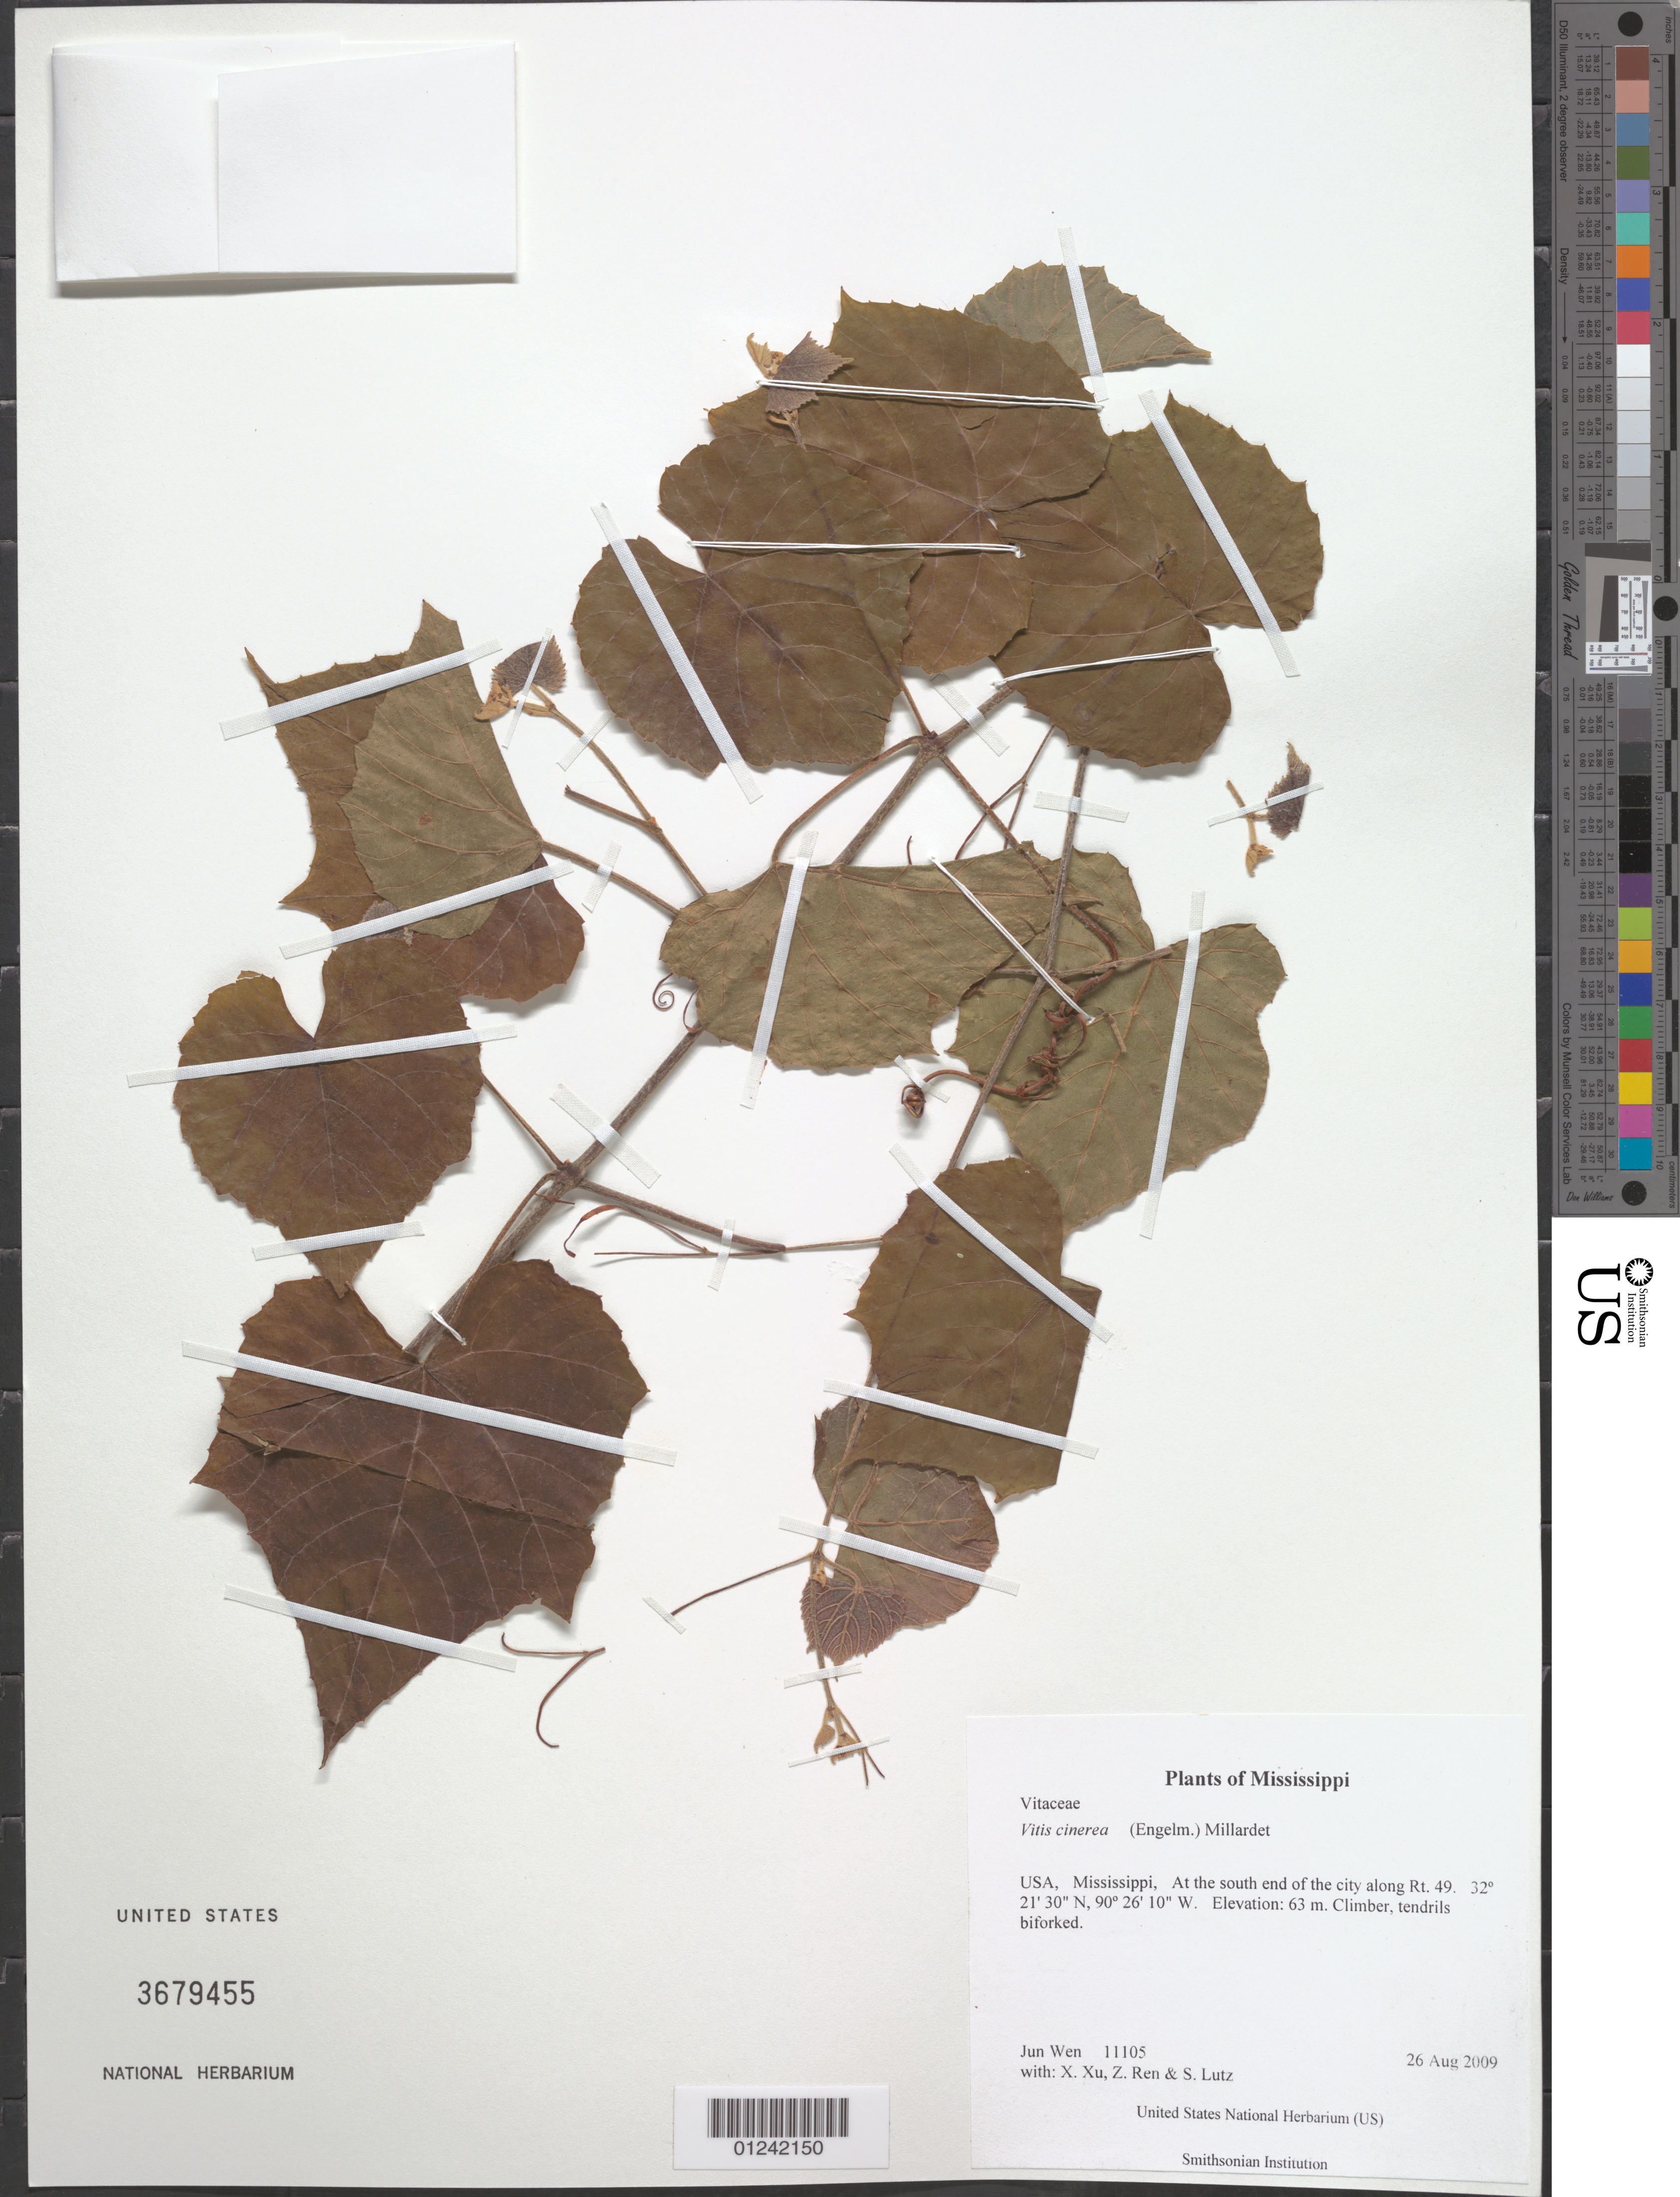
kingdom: Plantae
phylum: Tracheophyta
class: Magnoliopsida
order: Vitales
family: Vitaceae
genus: Vitis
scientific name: Vitis cinerea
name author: (Engelm.) Millardet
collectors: J. Wen, X. Xu, Z. Ren & S. Lutz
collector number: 11105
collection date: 2009-08-26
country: United States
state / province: Mississippi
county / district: Forrest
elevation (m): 63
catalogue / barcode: US 3679455